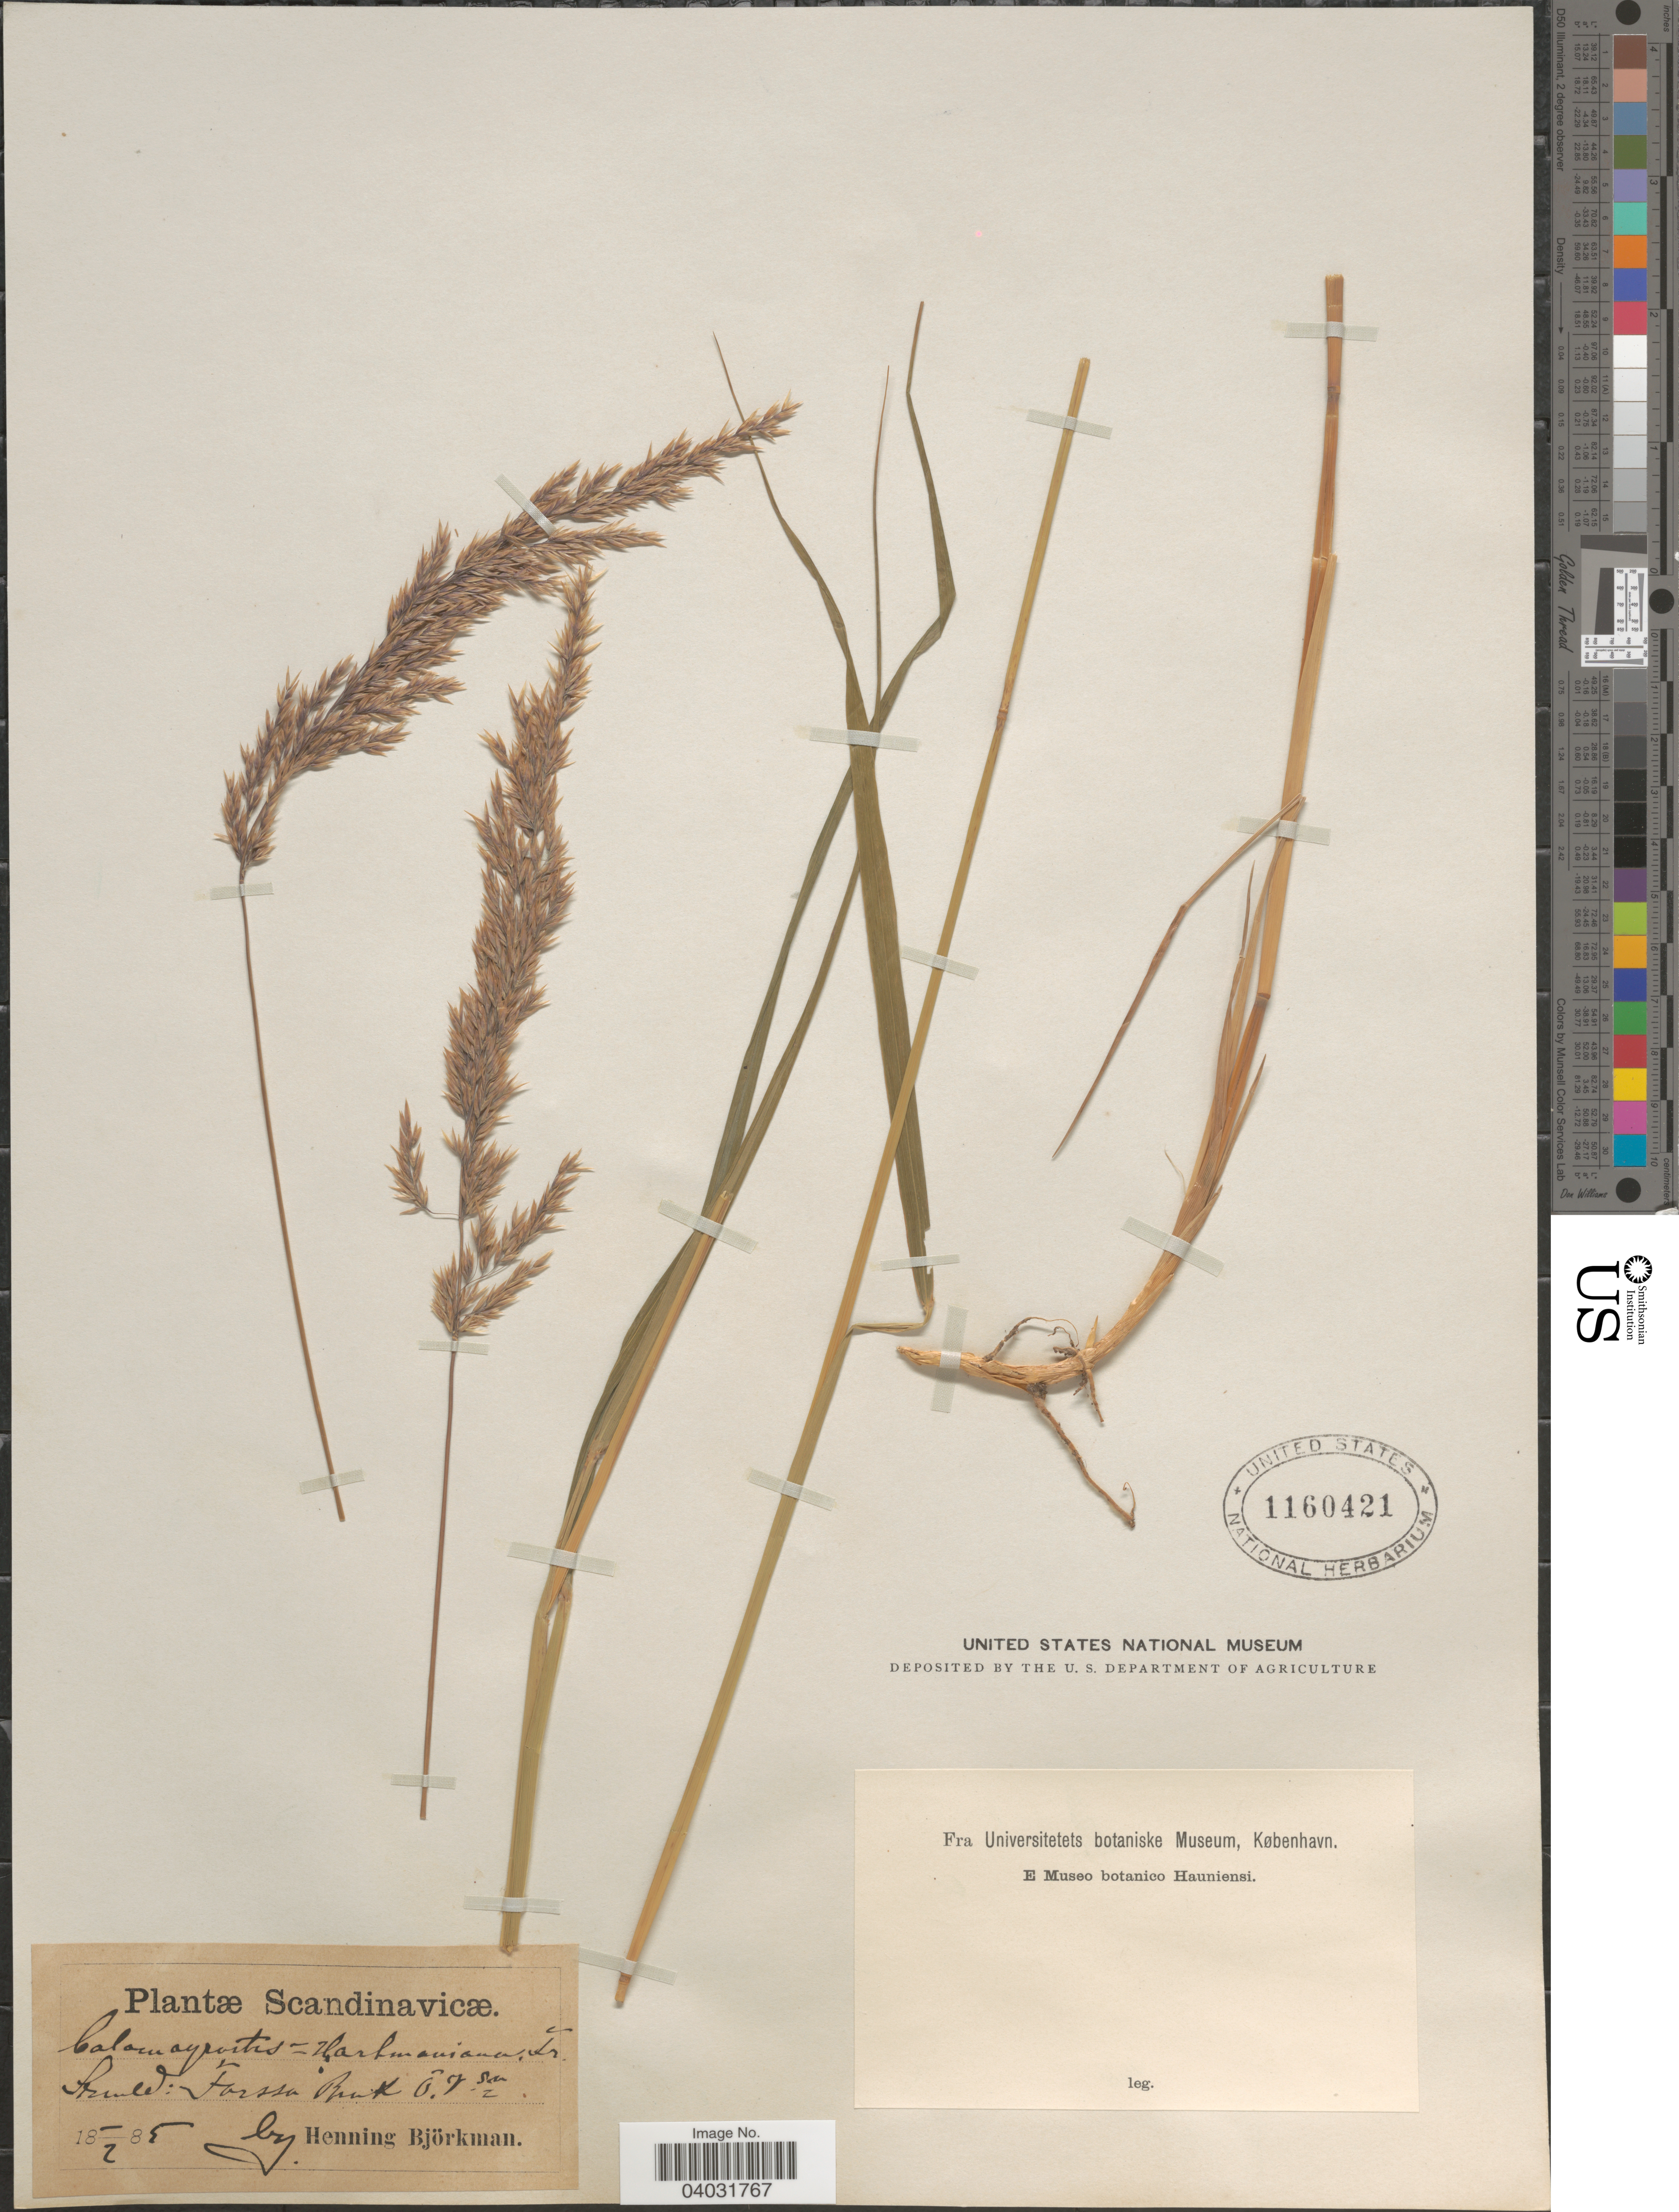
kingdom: Plantae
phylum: Tracheophyta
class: Liliopsida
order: Poales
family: Poaceae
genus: Calamagrostis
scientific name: Calamagrostis x hartmanniana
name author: Fries.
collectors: H. Björkman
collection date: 1885-07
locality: Scandinavicæ. Grunlld: Forssa Runh. O. J. [interpreted]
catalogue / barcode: US 1160421